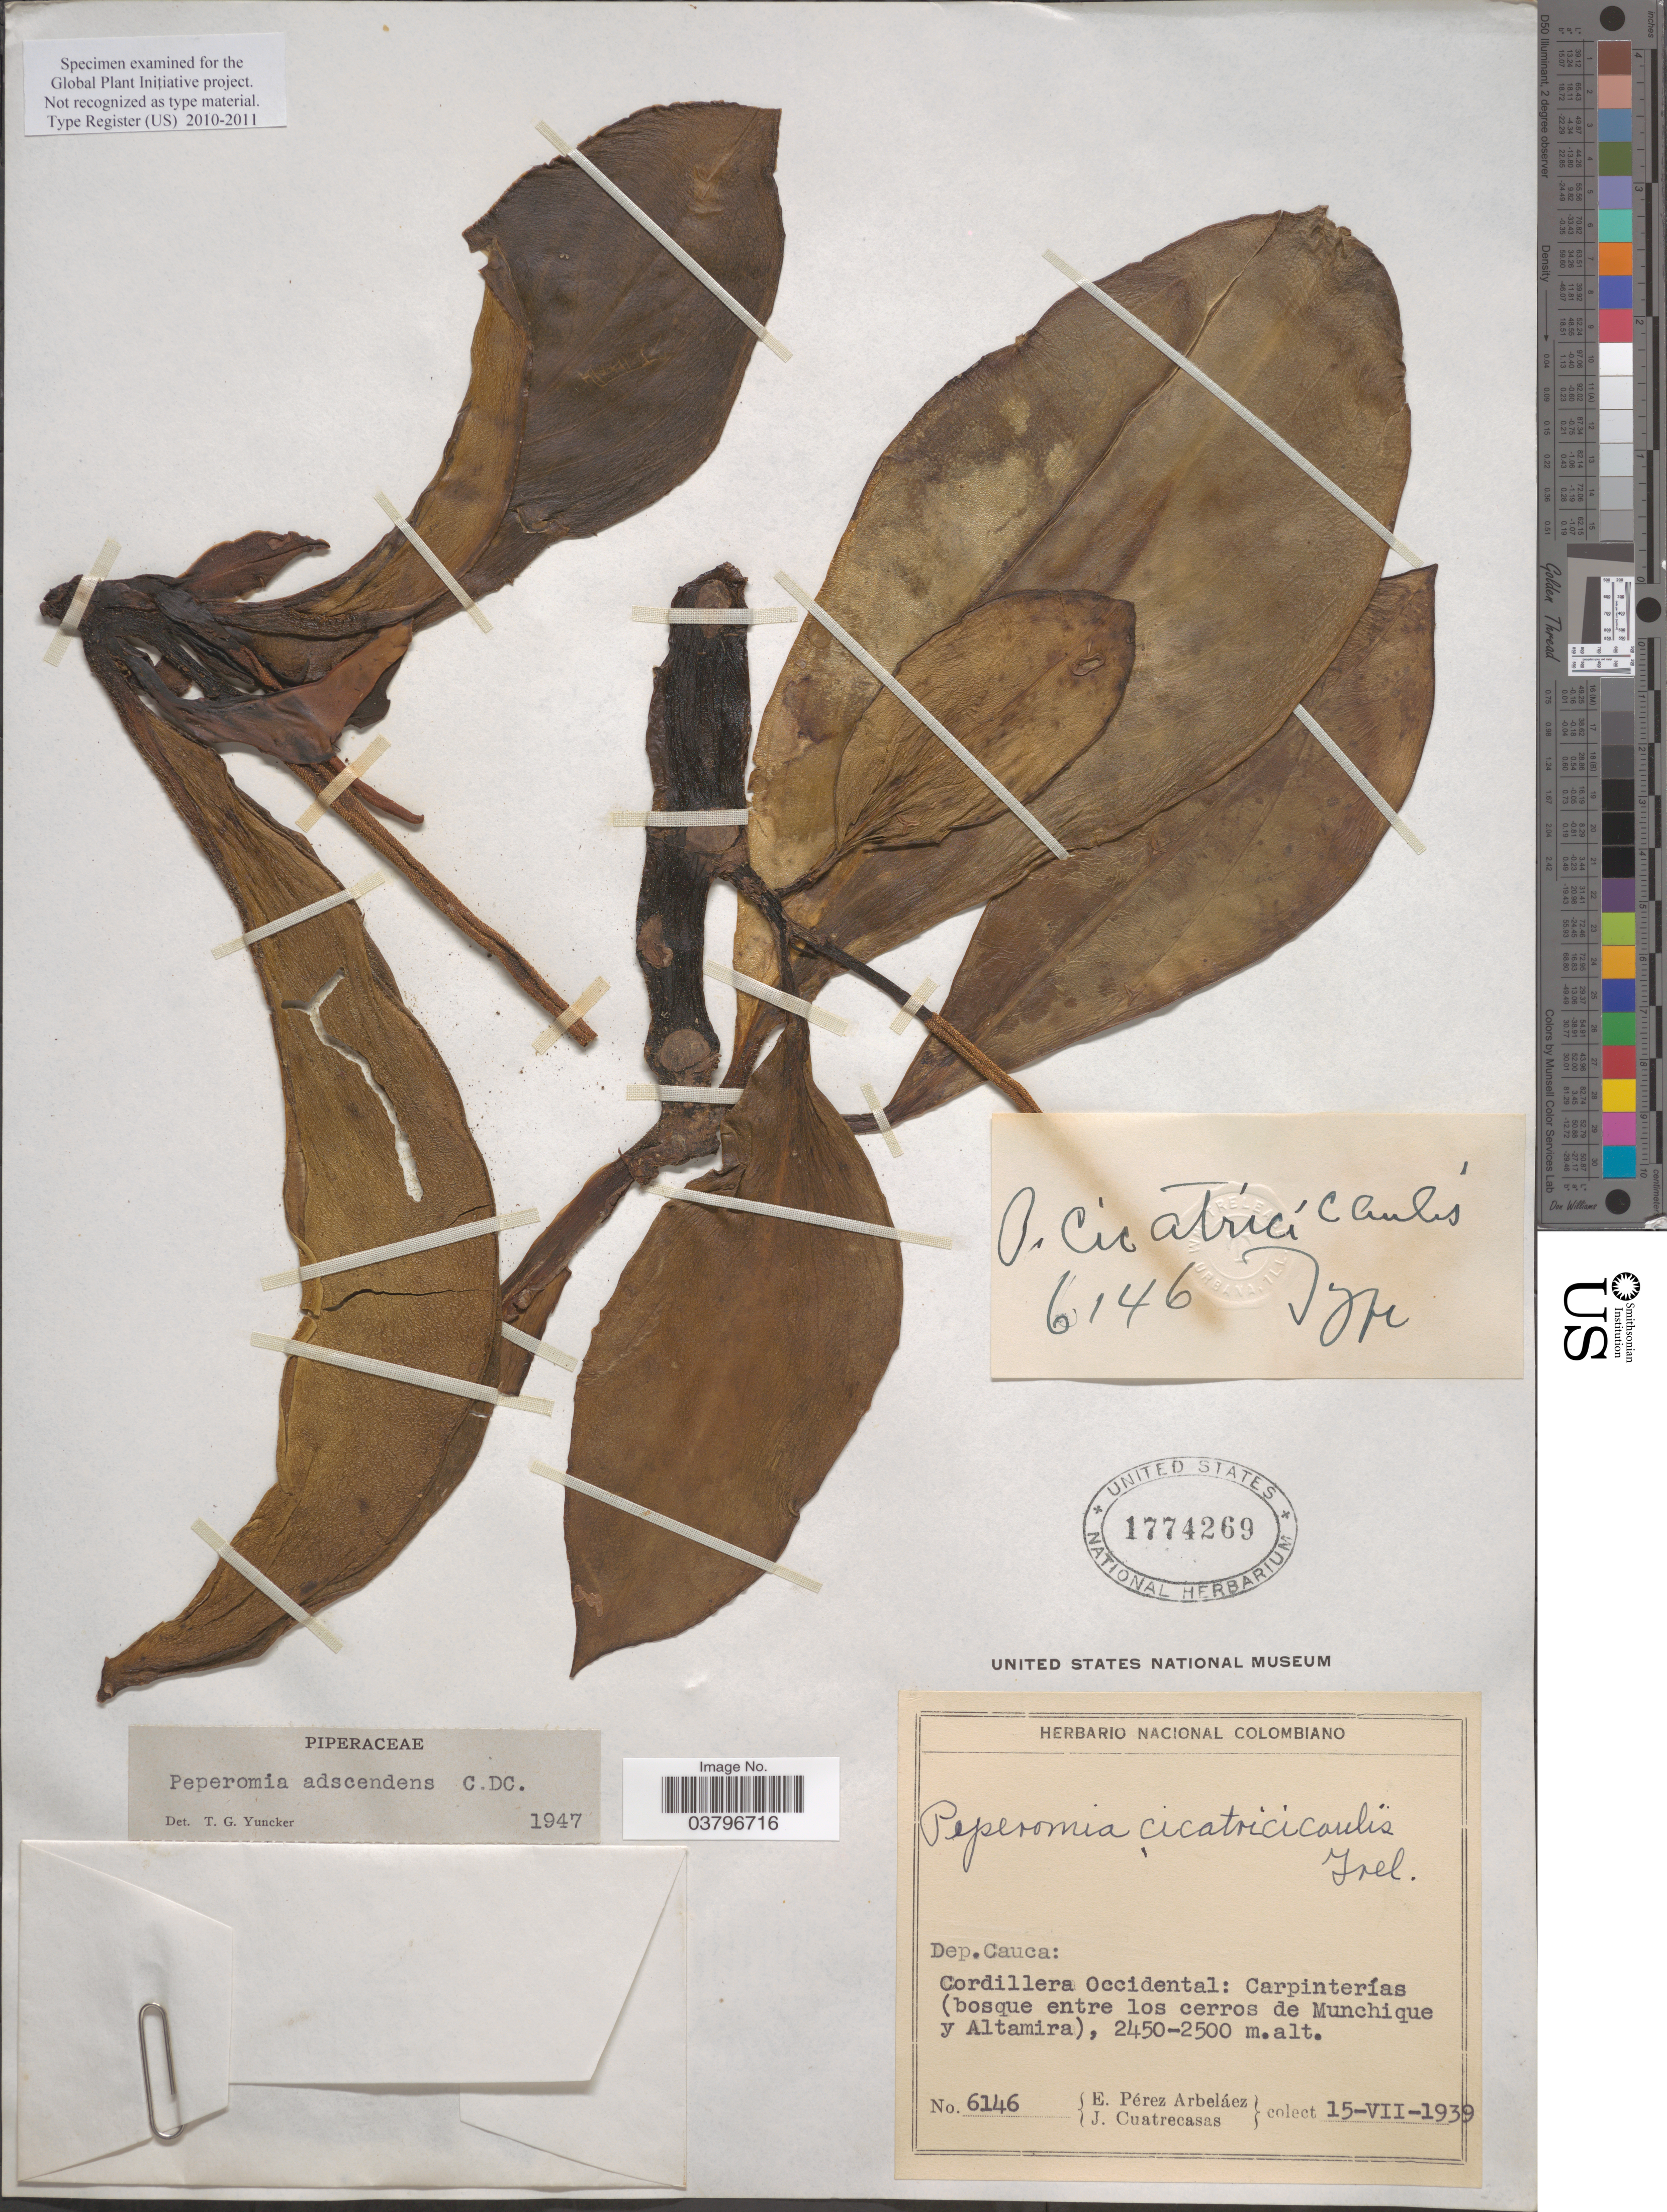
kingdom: Plantae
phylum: Tracheophyta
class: Magnoliopsida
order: Piperales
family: Piperaceae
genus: Peperomia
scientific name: Peperomia adscendens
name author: C. DC.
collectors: E. Pérez Arbeláez & J. Cuatrecasas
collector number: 6146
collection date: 1939-07-15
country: Colombia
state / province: Cauca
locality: Dep. Cauca: Cordillera Occidental: Carpinterías (bosque entre los cerros de Munchique y Altamira).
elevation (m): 2450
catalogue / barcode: US 1774269